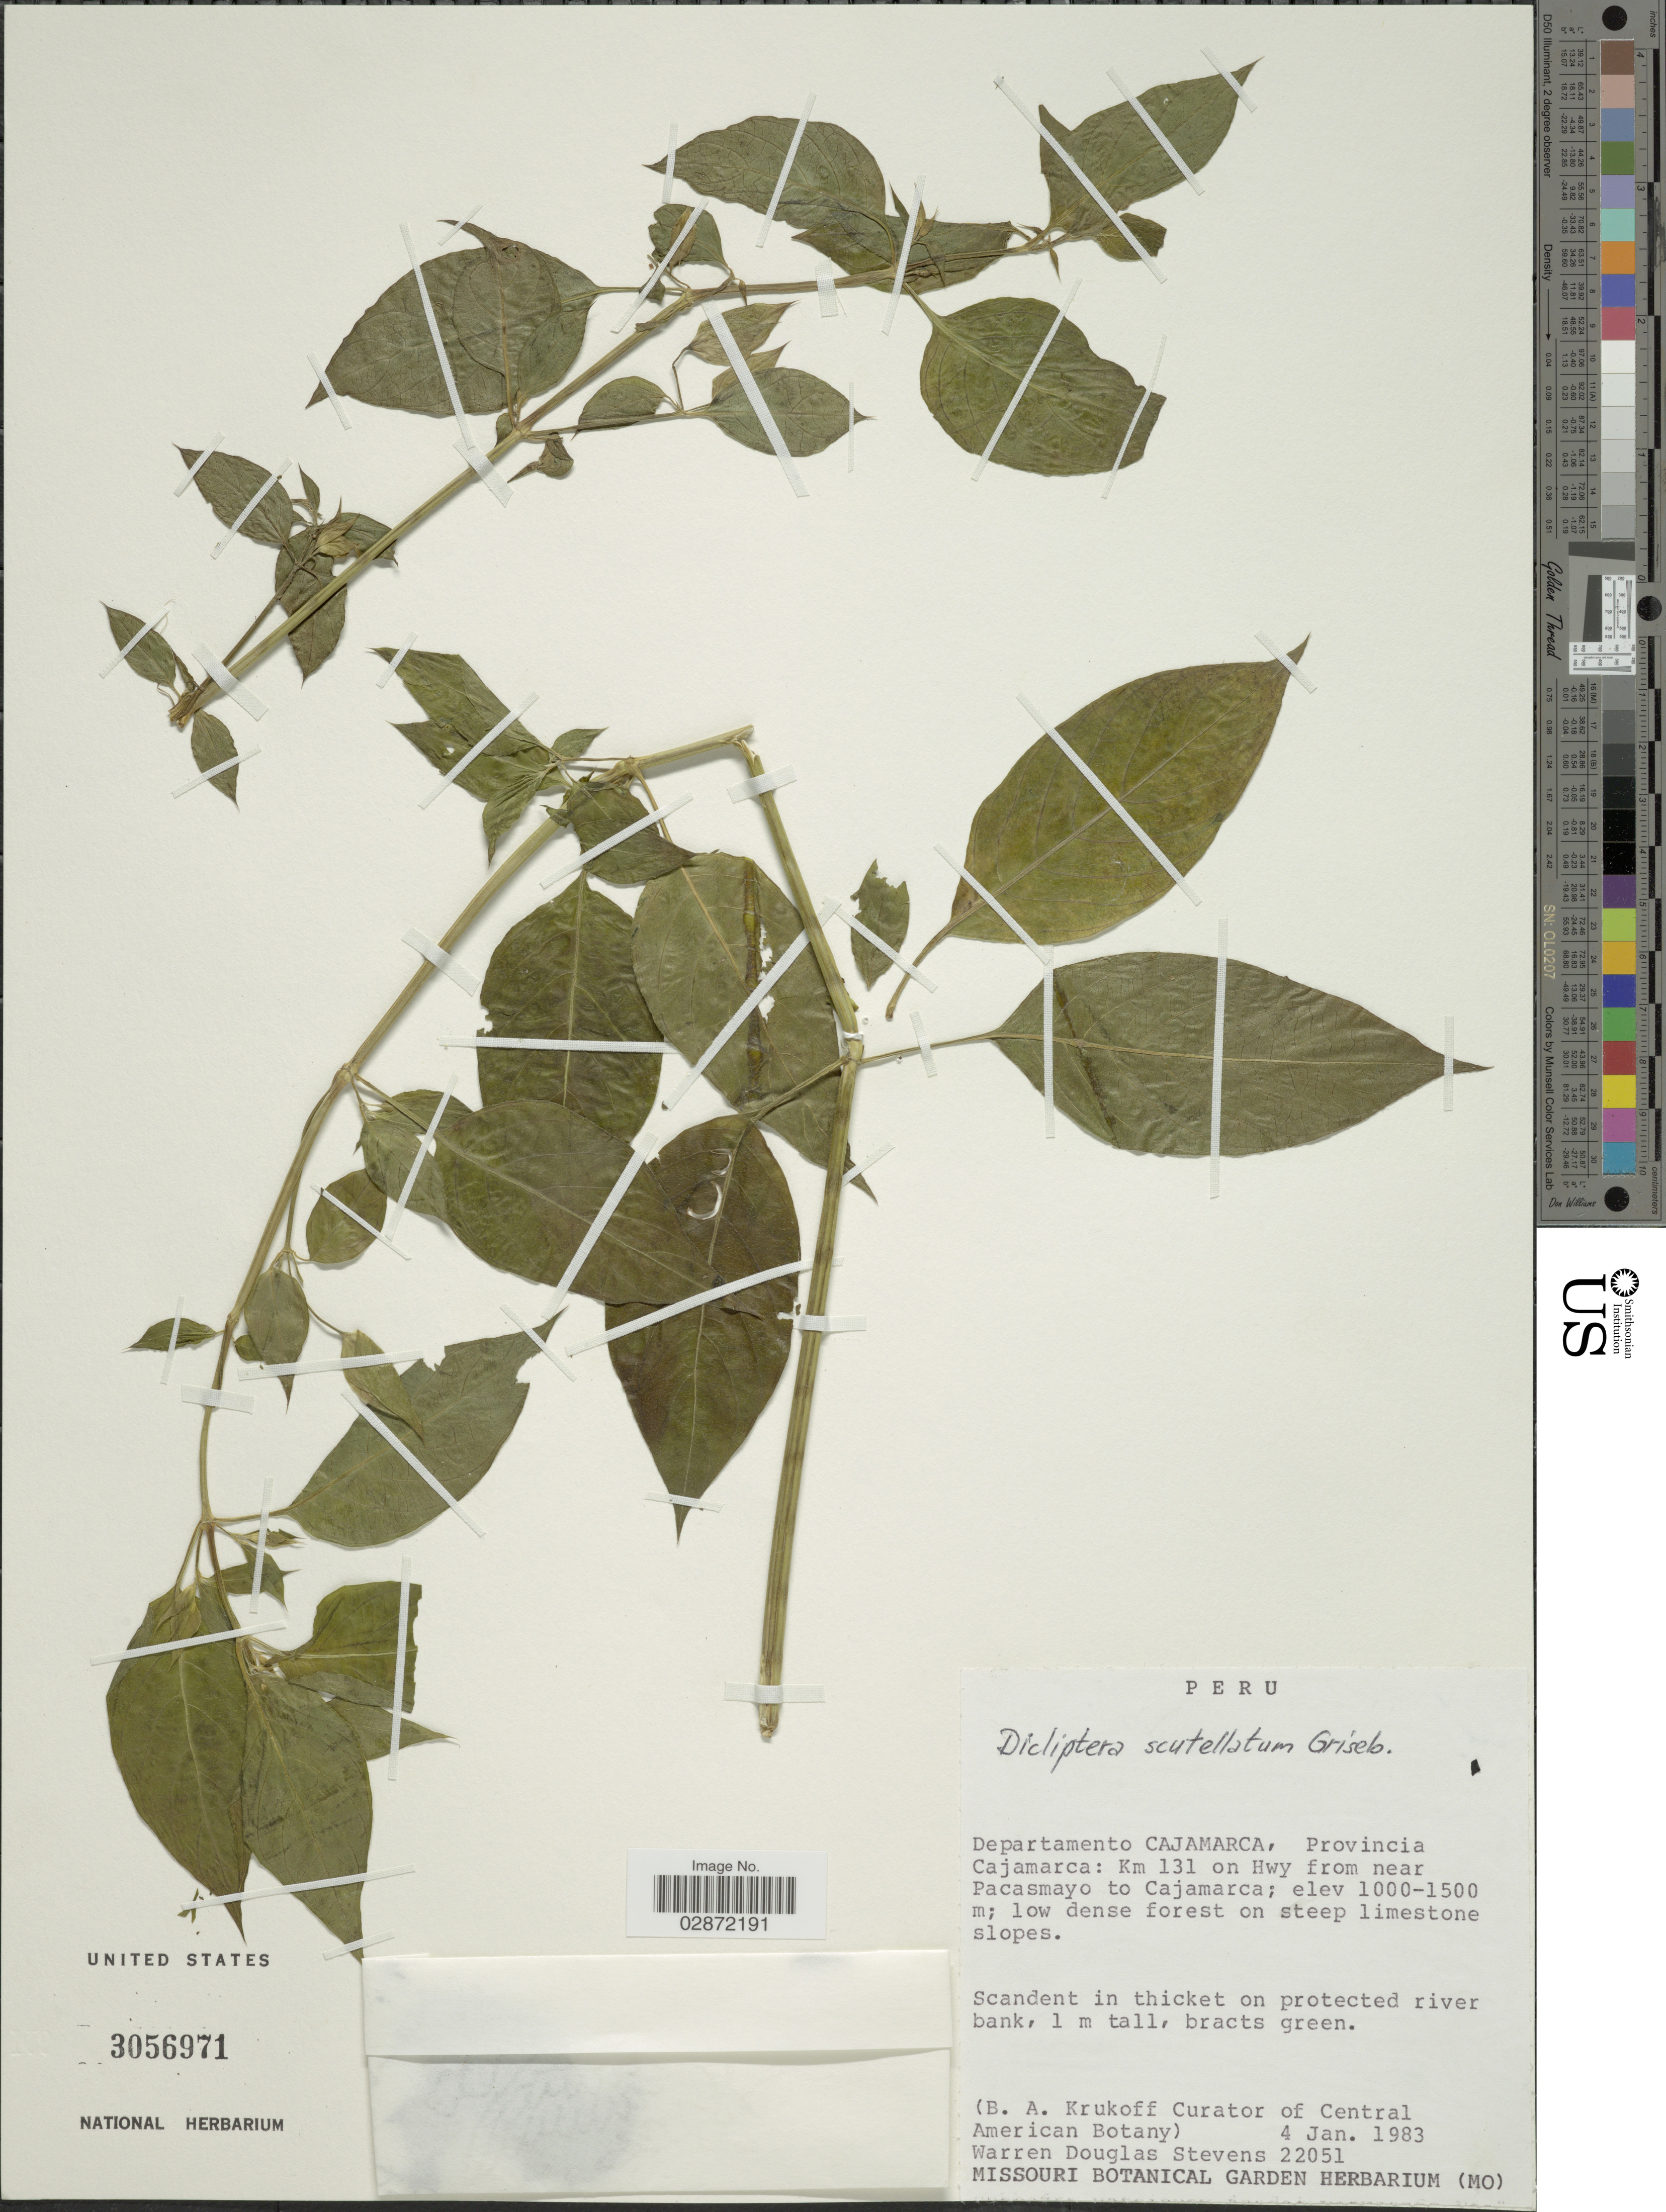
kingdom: Plantae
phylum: Tracheophyta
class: Magnoliopsida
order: Lamiales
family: Acanthaceae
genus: Dicliptera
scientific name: Dicliptera scutellata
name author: Griseb.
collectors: W. D. Stevens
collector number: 22051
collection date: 1983-01-04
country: Peru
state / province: Cajamarca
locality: Departamento Cajamarca, Provincia Cajamarca: Km 131 on Hwy from near Pacasmayo to Cajamarca.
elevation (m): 1000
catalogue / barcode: US 3056971